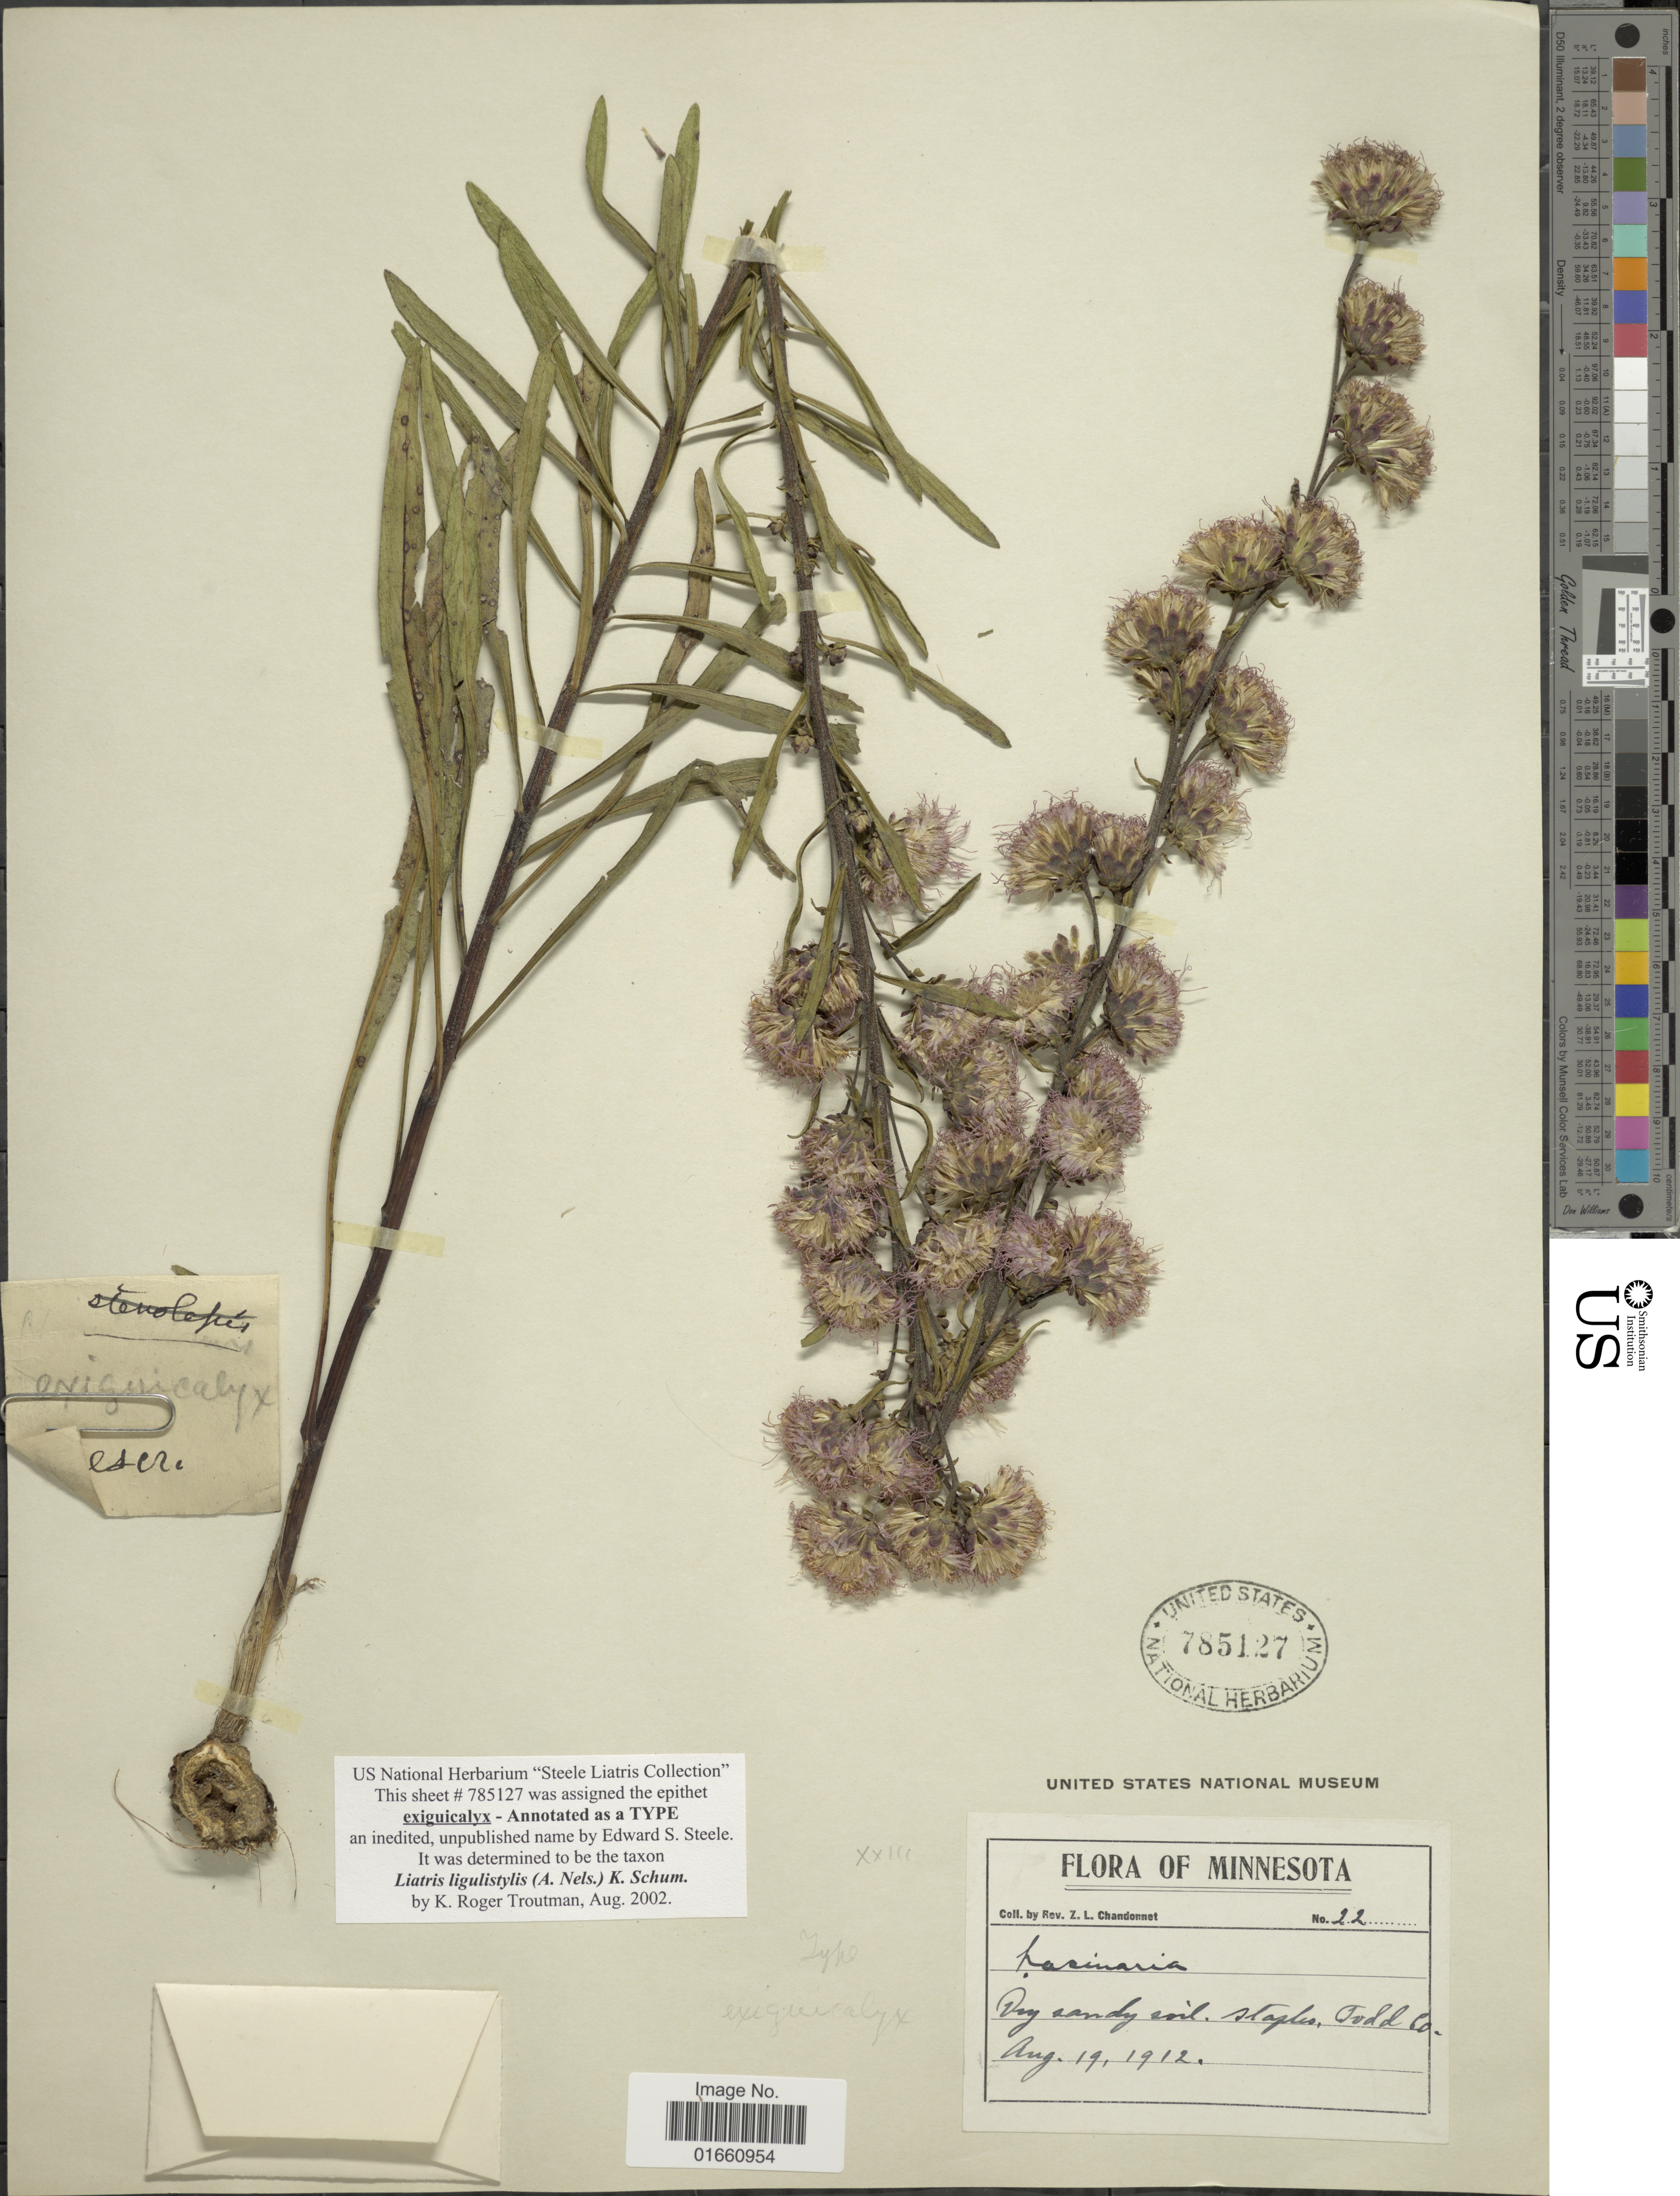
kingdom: Plantae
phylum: Tracheophyta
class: Magnoliopsida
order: Asterales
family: Asteraceae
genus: Liatris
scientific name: Liatris ligulistylis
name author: (A. Nelson) K. Schum.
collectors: Z. Chandonnet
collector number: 22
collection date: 1912-08-19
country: United States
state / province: Minnesota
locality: Staples, Todd Co.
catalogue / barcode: US 785127